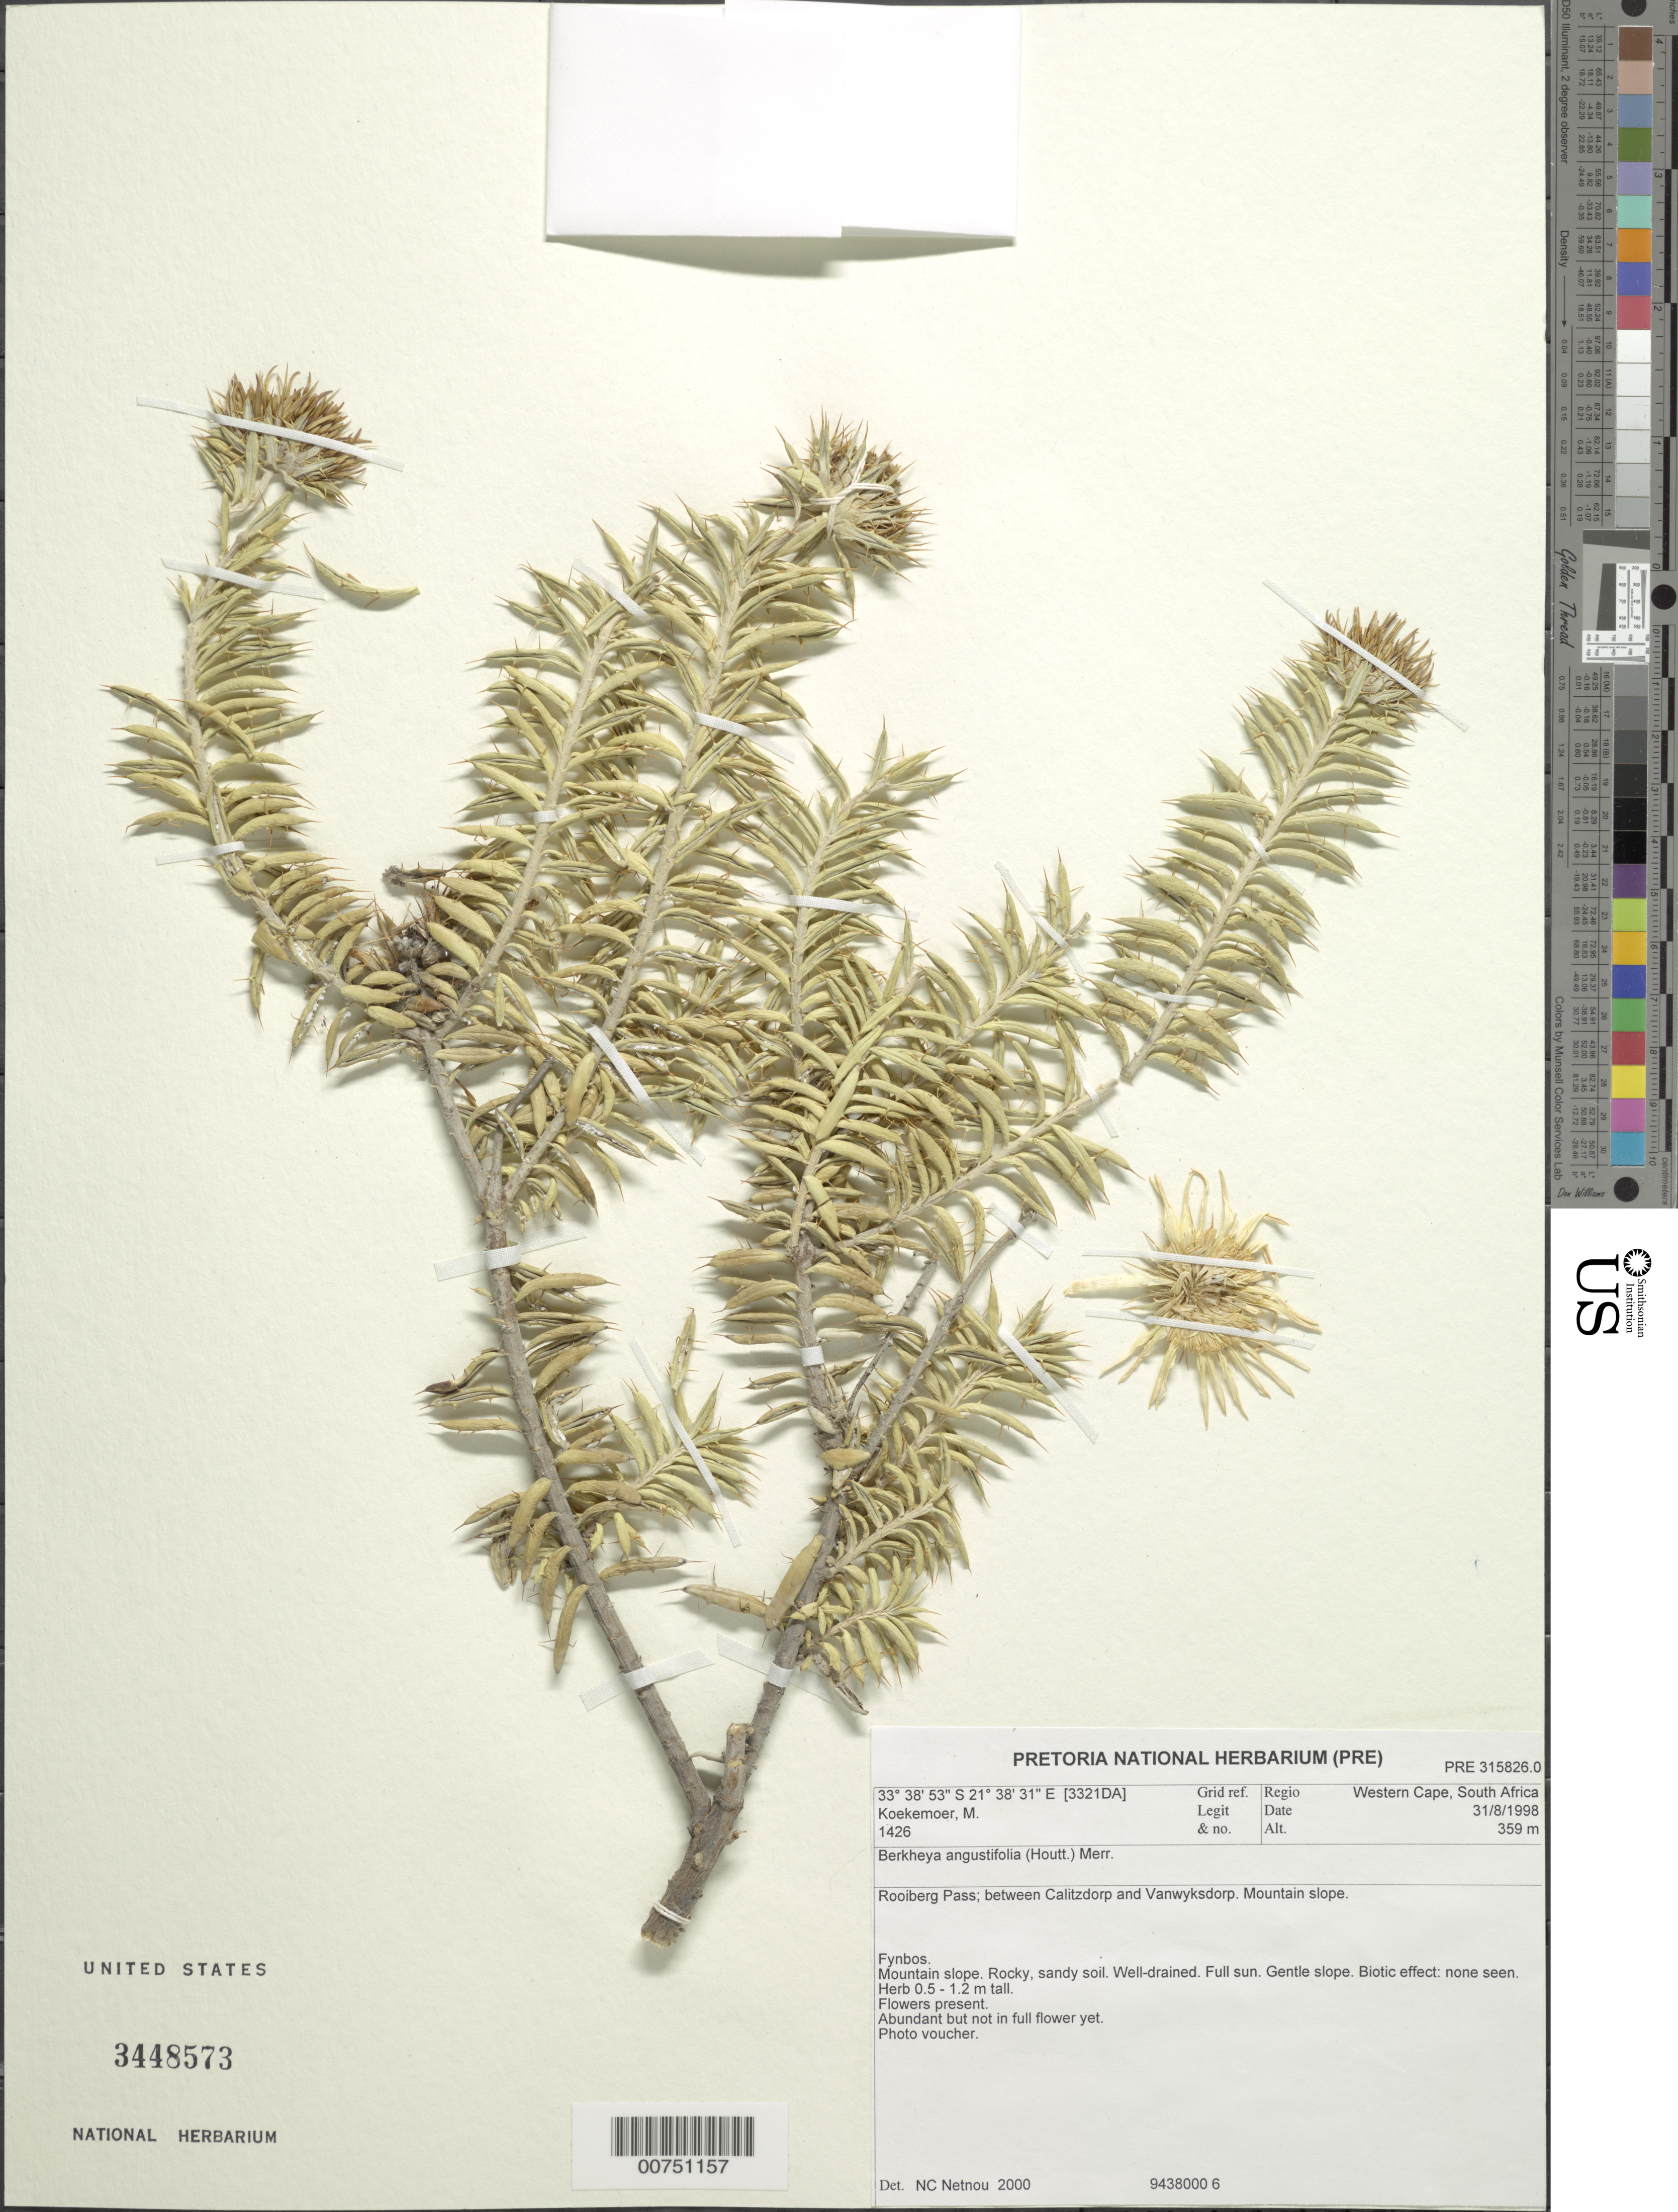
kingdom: Plantae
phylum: Tracheophyta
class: Magnoliopsida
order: Asterales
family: Asteraceae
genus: Berkheya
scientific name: Berkheya angustifolia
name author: (Houtt.) Merr.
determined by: Netnou, N. C.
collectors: M. Koekemoer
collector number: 1426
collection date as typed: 31 August 1998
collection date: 1998-08-31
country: South Africa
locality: Western Cape; Rooiberg Pass, between Calitzdorp and Vanwyksdorp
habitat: Fynbos; mountain slope, rocky, sandy soil, well-drained, full sun, gentle slope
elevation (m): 359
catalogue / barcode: US 3448573